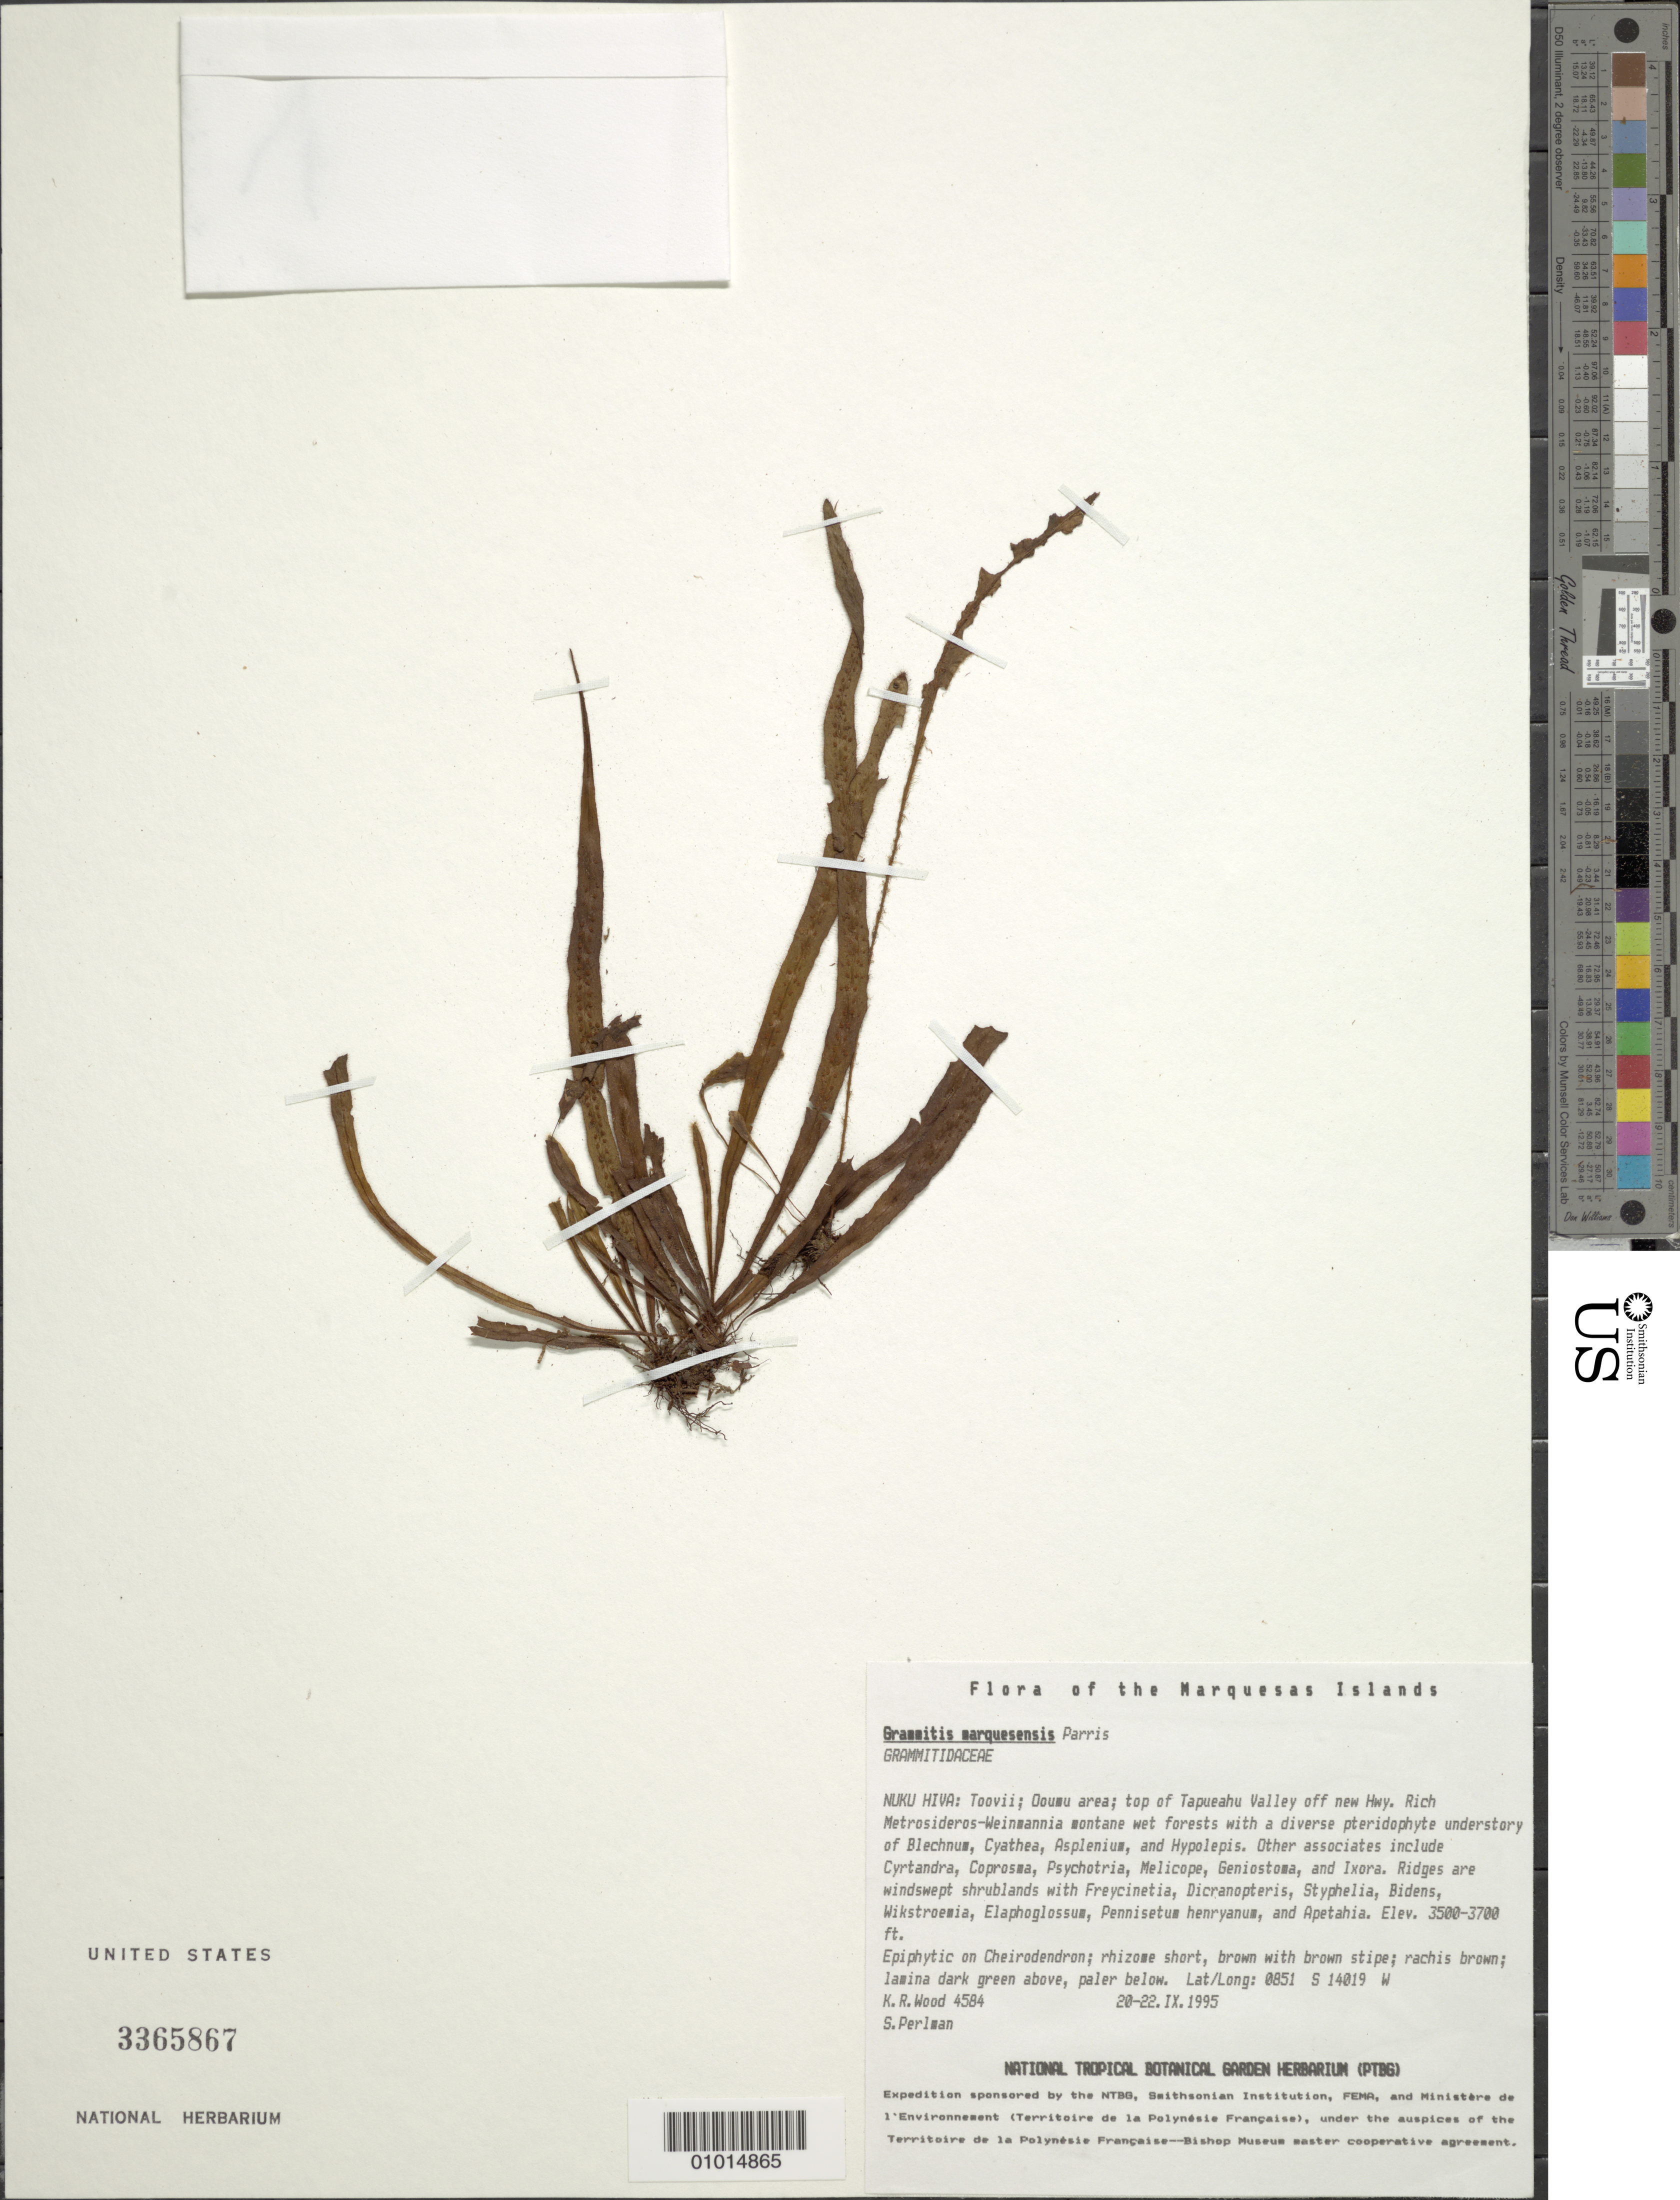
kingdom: Plantae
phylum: Tracheophyta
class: Polypodiopsida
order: Polypodiales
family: Polypodiaceae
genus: Archigrammitis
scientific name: Archigrammitis marquesensis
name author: (Parris) Parris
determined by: Lorence, David H., (PTBG), National Tropical Botanical Garden (UNITED STATES)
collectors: K. R. Wood & S. P. Perlman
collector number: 4584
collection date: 1995-09-20/1995-09-22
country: French Polynesia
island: Nuku Hiva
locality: Toovii, Ooumu area, top of Tapueahu Valley off new hwy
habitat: Rich Metrosideros-Weinmannia montane wet forests w/ diverse pteridophyte understory (Blechnum, Cyathea, Asplenium, Hypolepis)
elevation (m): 1067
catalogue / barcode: US 3365867